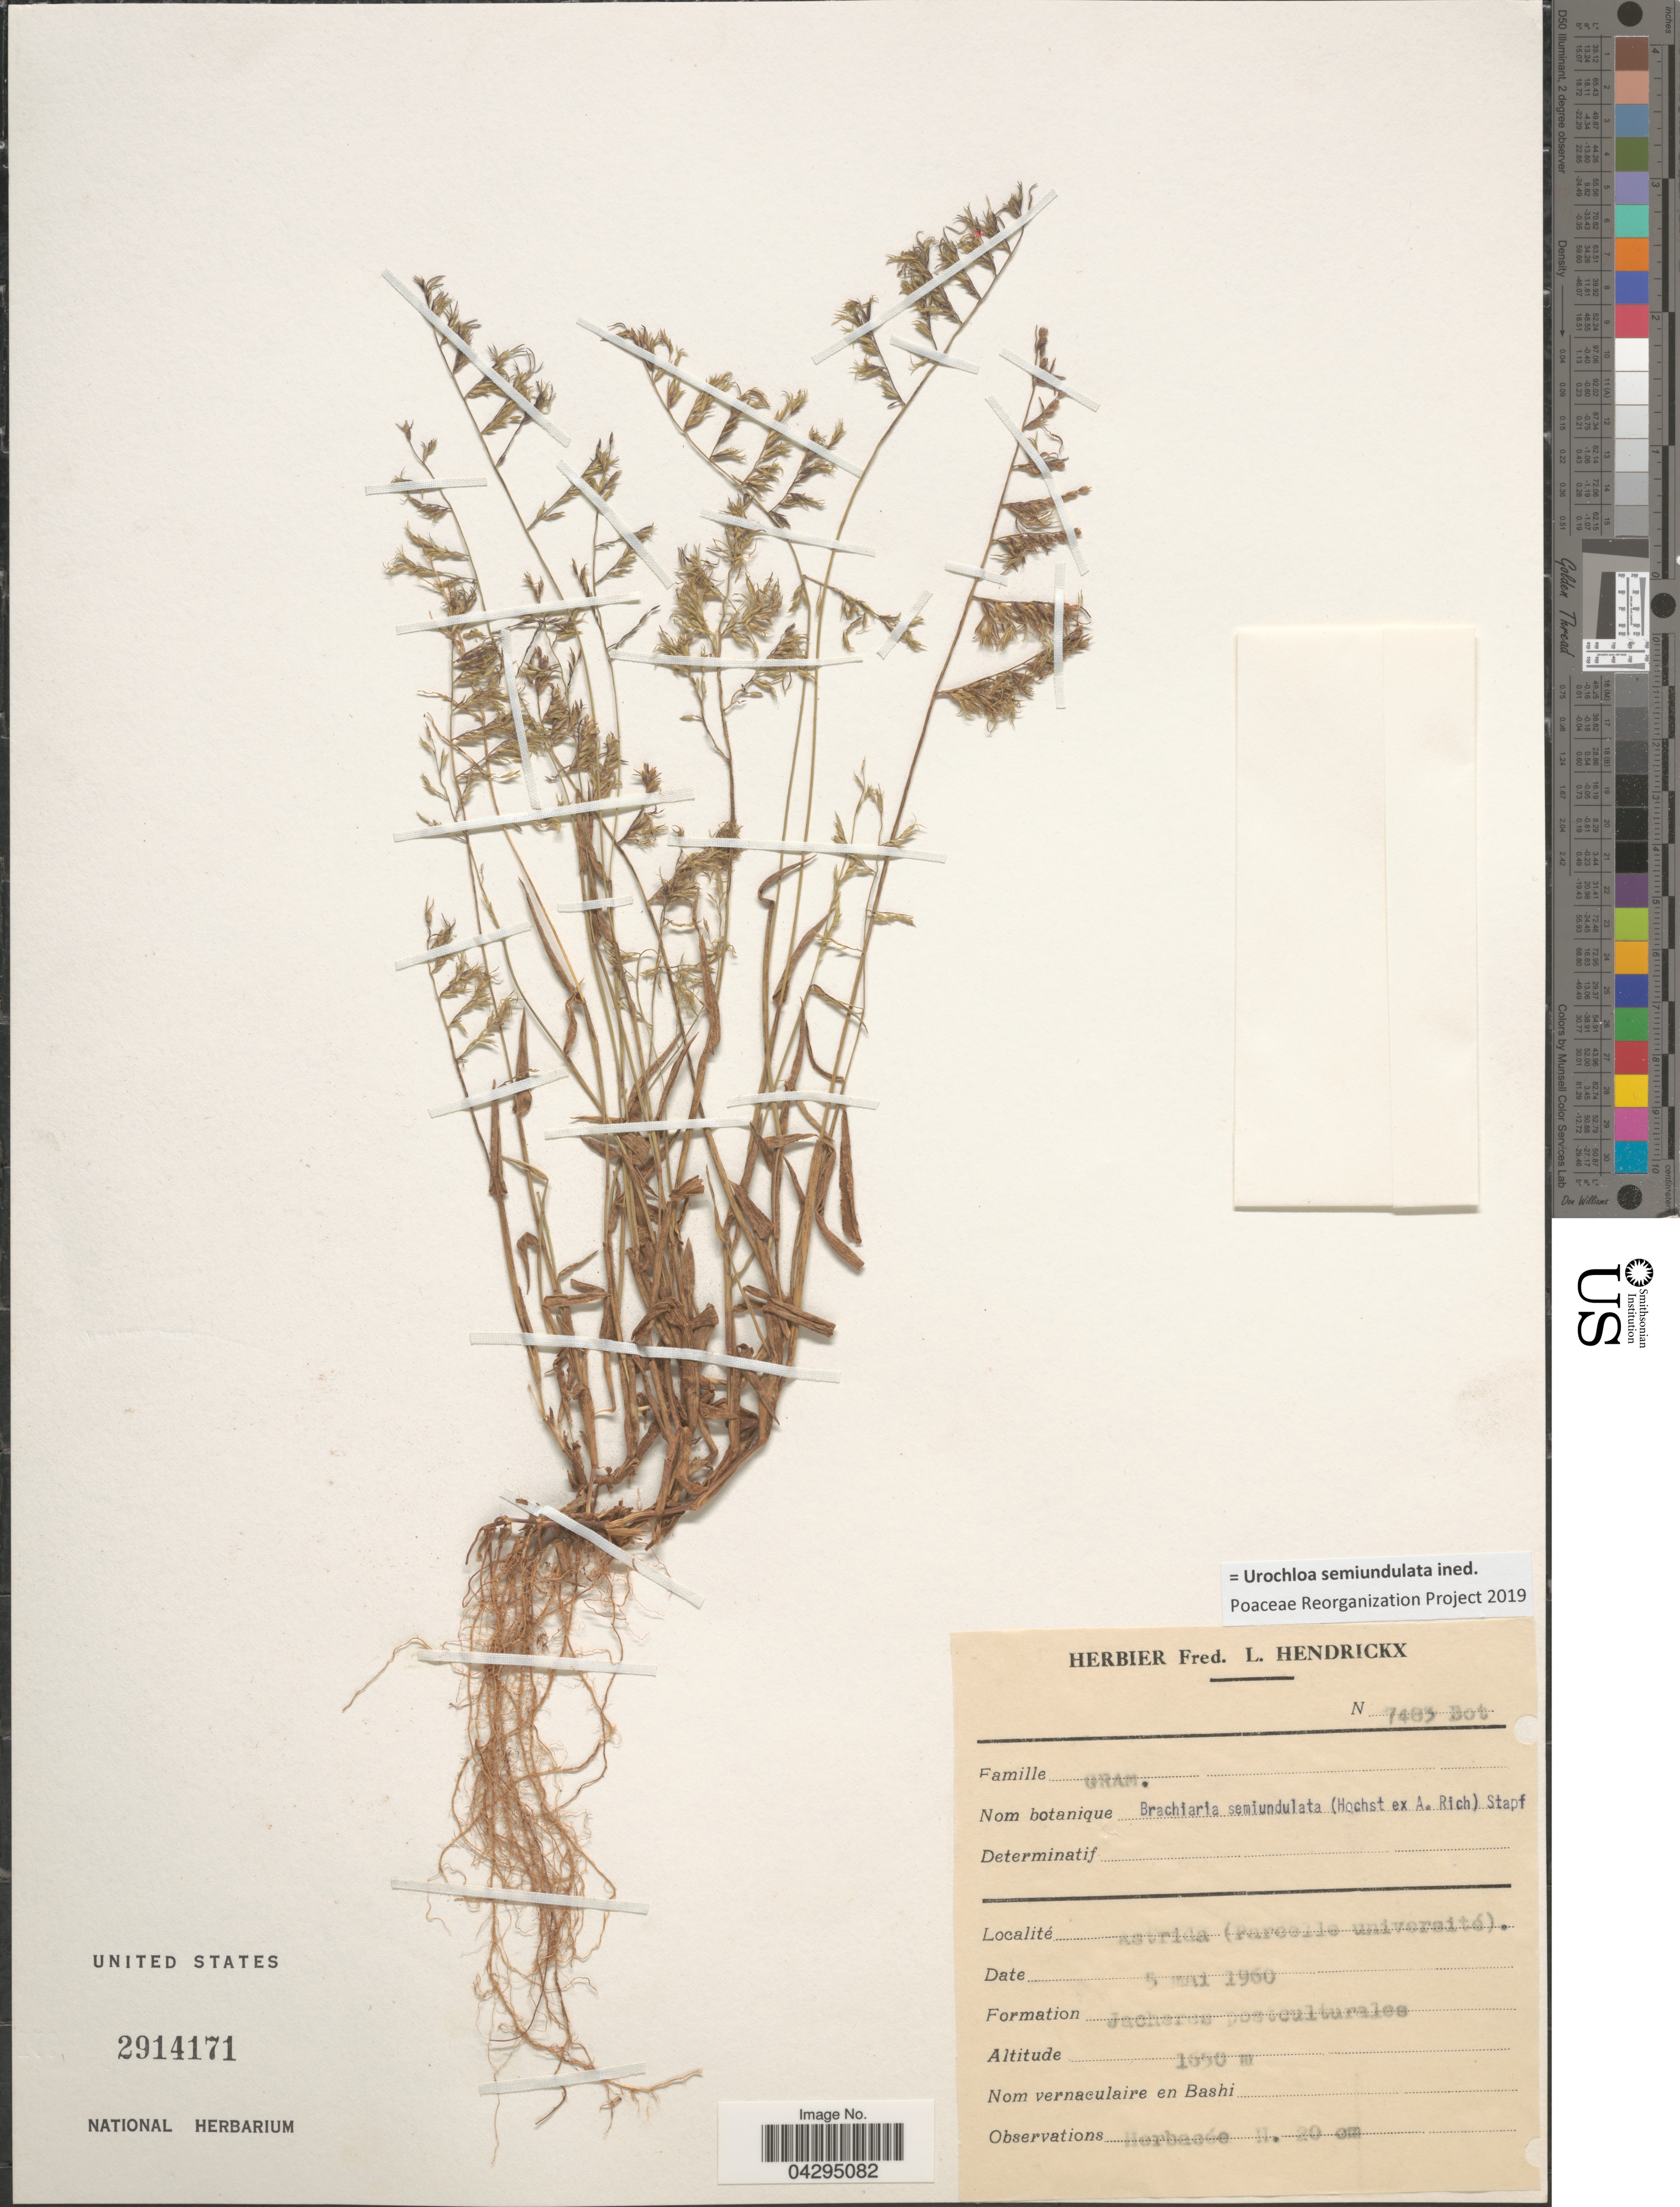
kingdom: Plantae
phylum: Tracheophyta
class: Liliopsida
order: Poales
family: Poaceae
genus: Urochloa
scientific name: Urochloa semiundulata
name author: (Hochst. ex A. Rich.) Ashal. & V. J. Nair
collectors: Ex herb. Fred. L. Hendrickx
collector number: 7485Bot*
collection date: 1960-05-05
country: Greece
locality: Astrida (Parcelle université).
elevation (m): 1650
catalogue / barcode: US 2914171